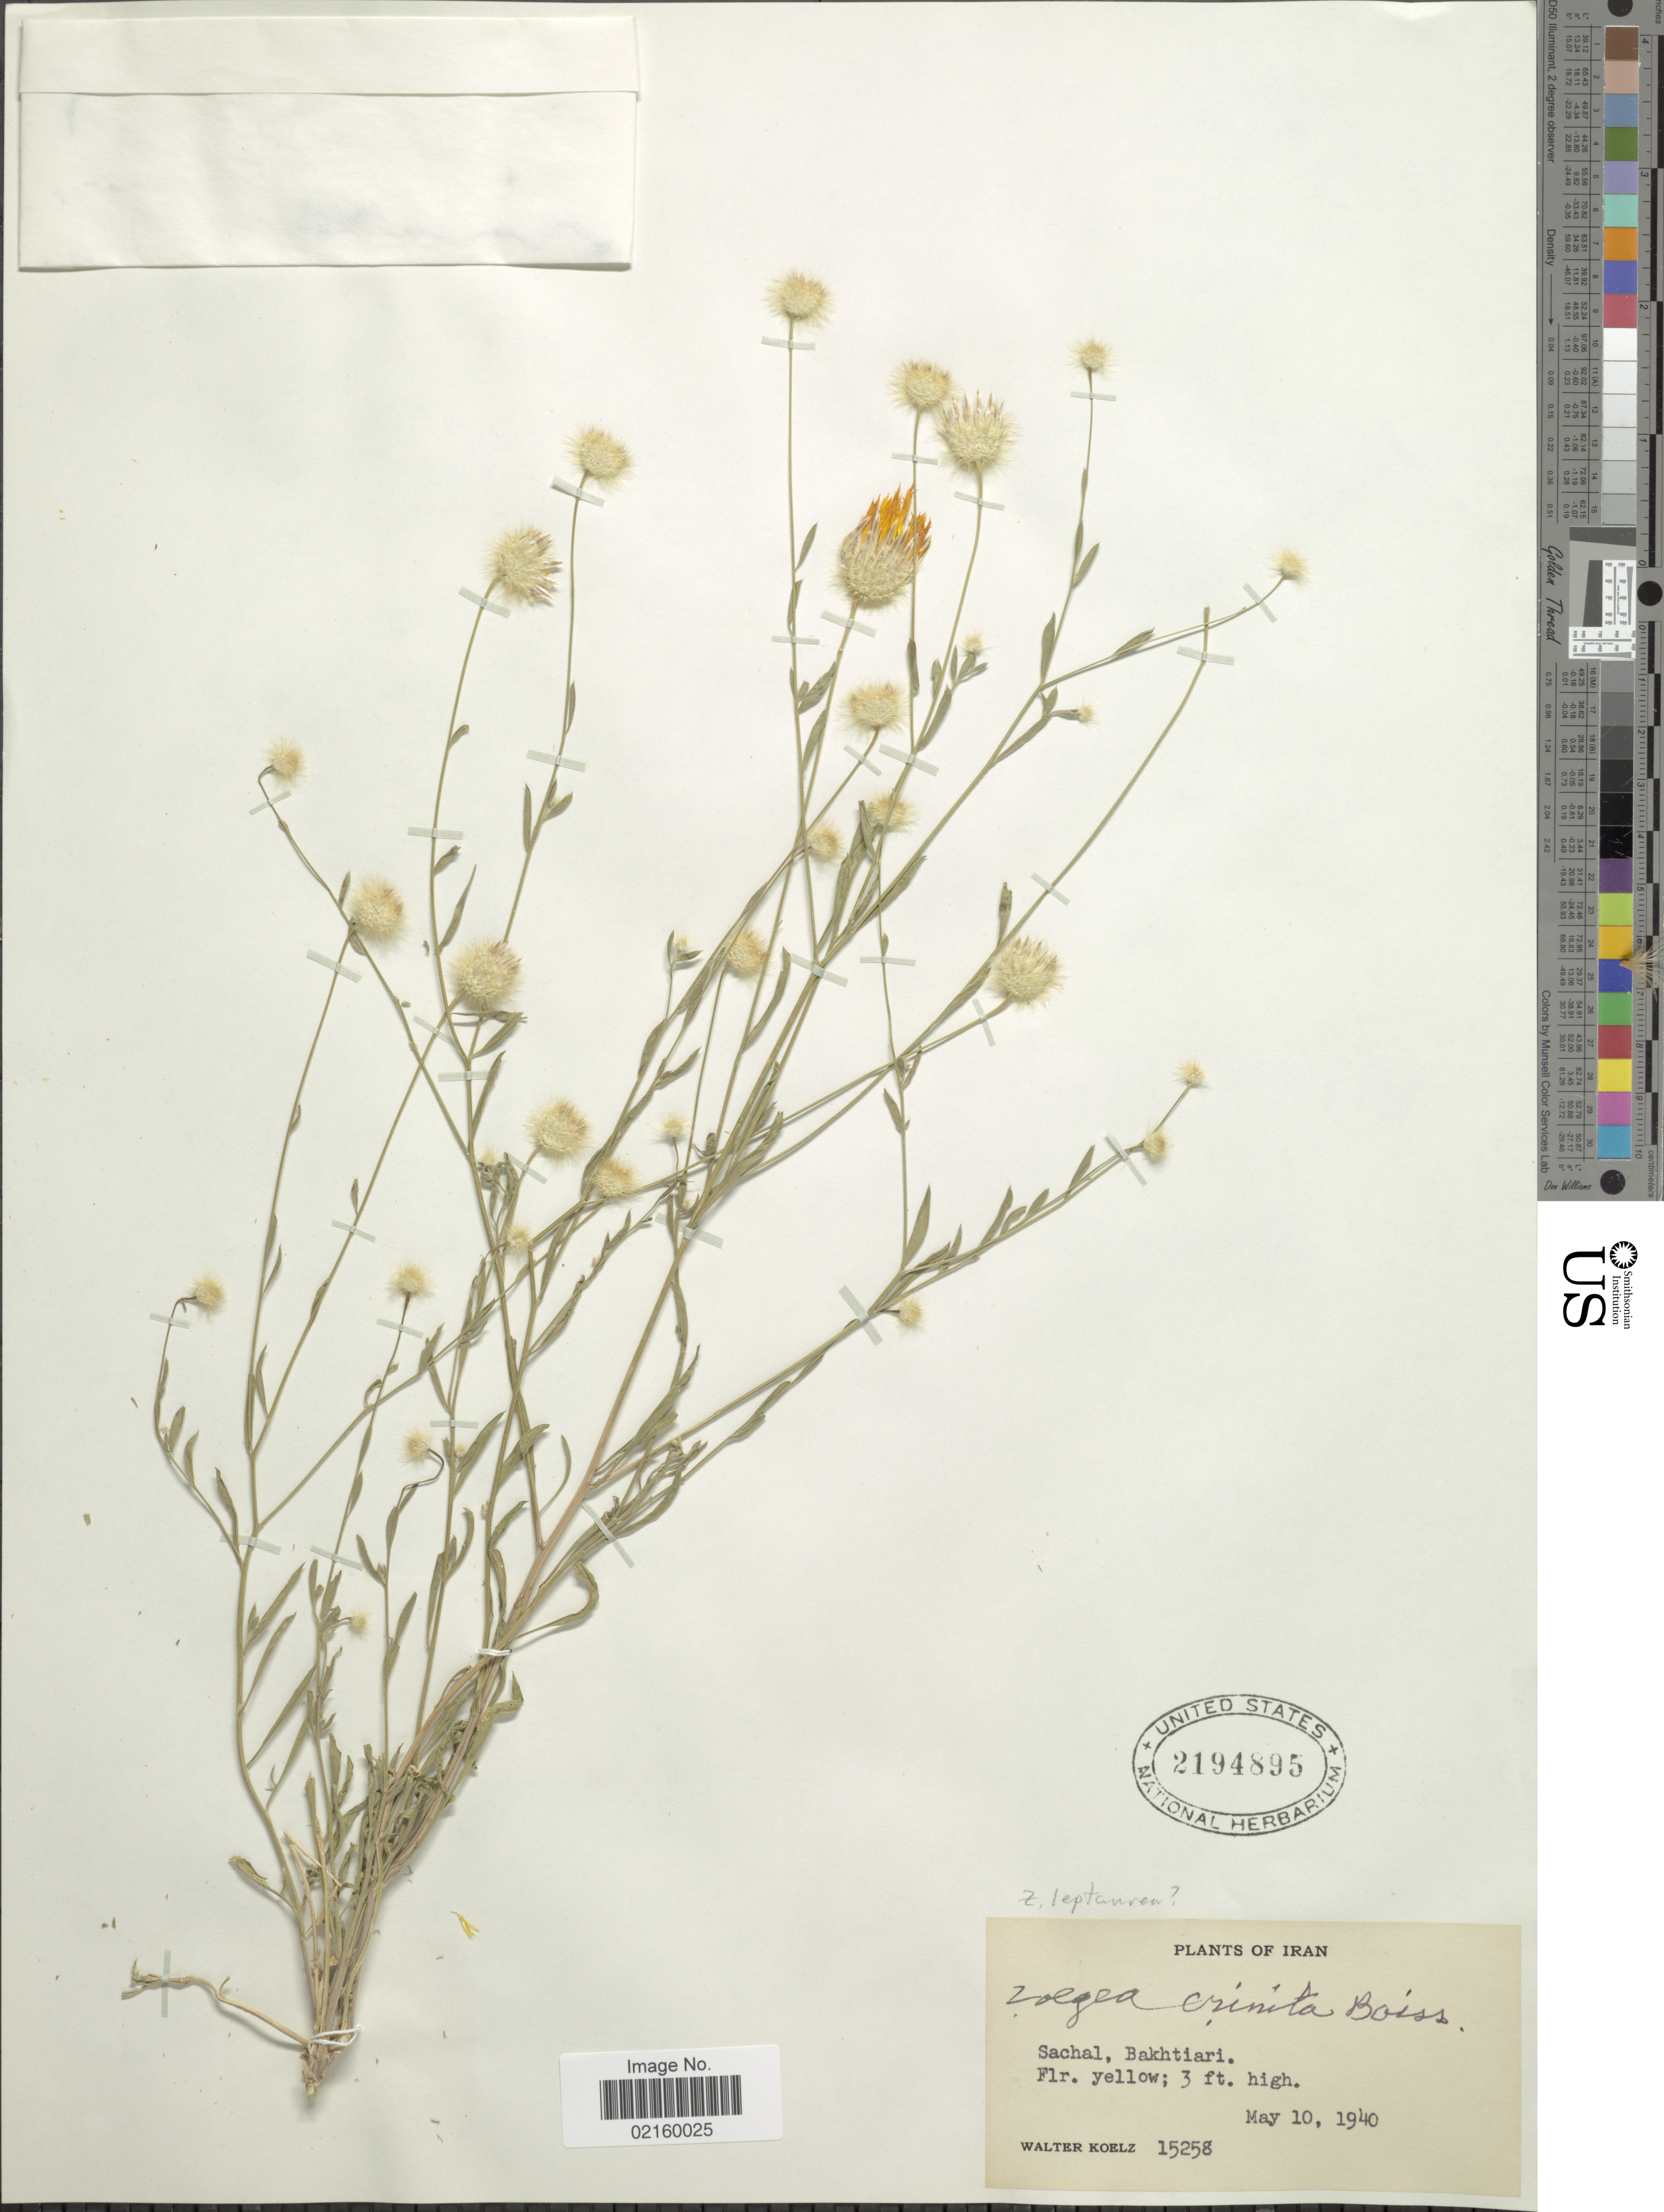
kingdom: Plantae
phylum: Tracheophyta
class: Magnoliopsida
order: Asterales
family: Asteraceae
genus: Zoegea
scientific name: Zoegea leptaurea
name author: L.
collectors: W. N. Koelz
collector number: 15258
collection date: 1940-05-10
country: Iran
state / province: Chahar Mahaal and Bakhtiari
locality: Sachal, Bakhtiari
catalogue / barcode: US 2194895